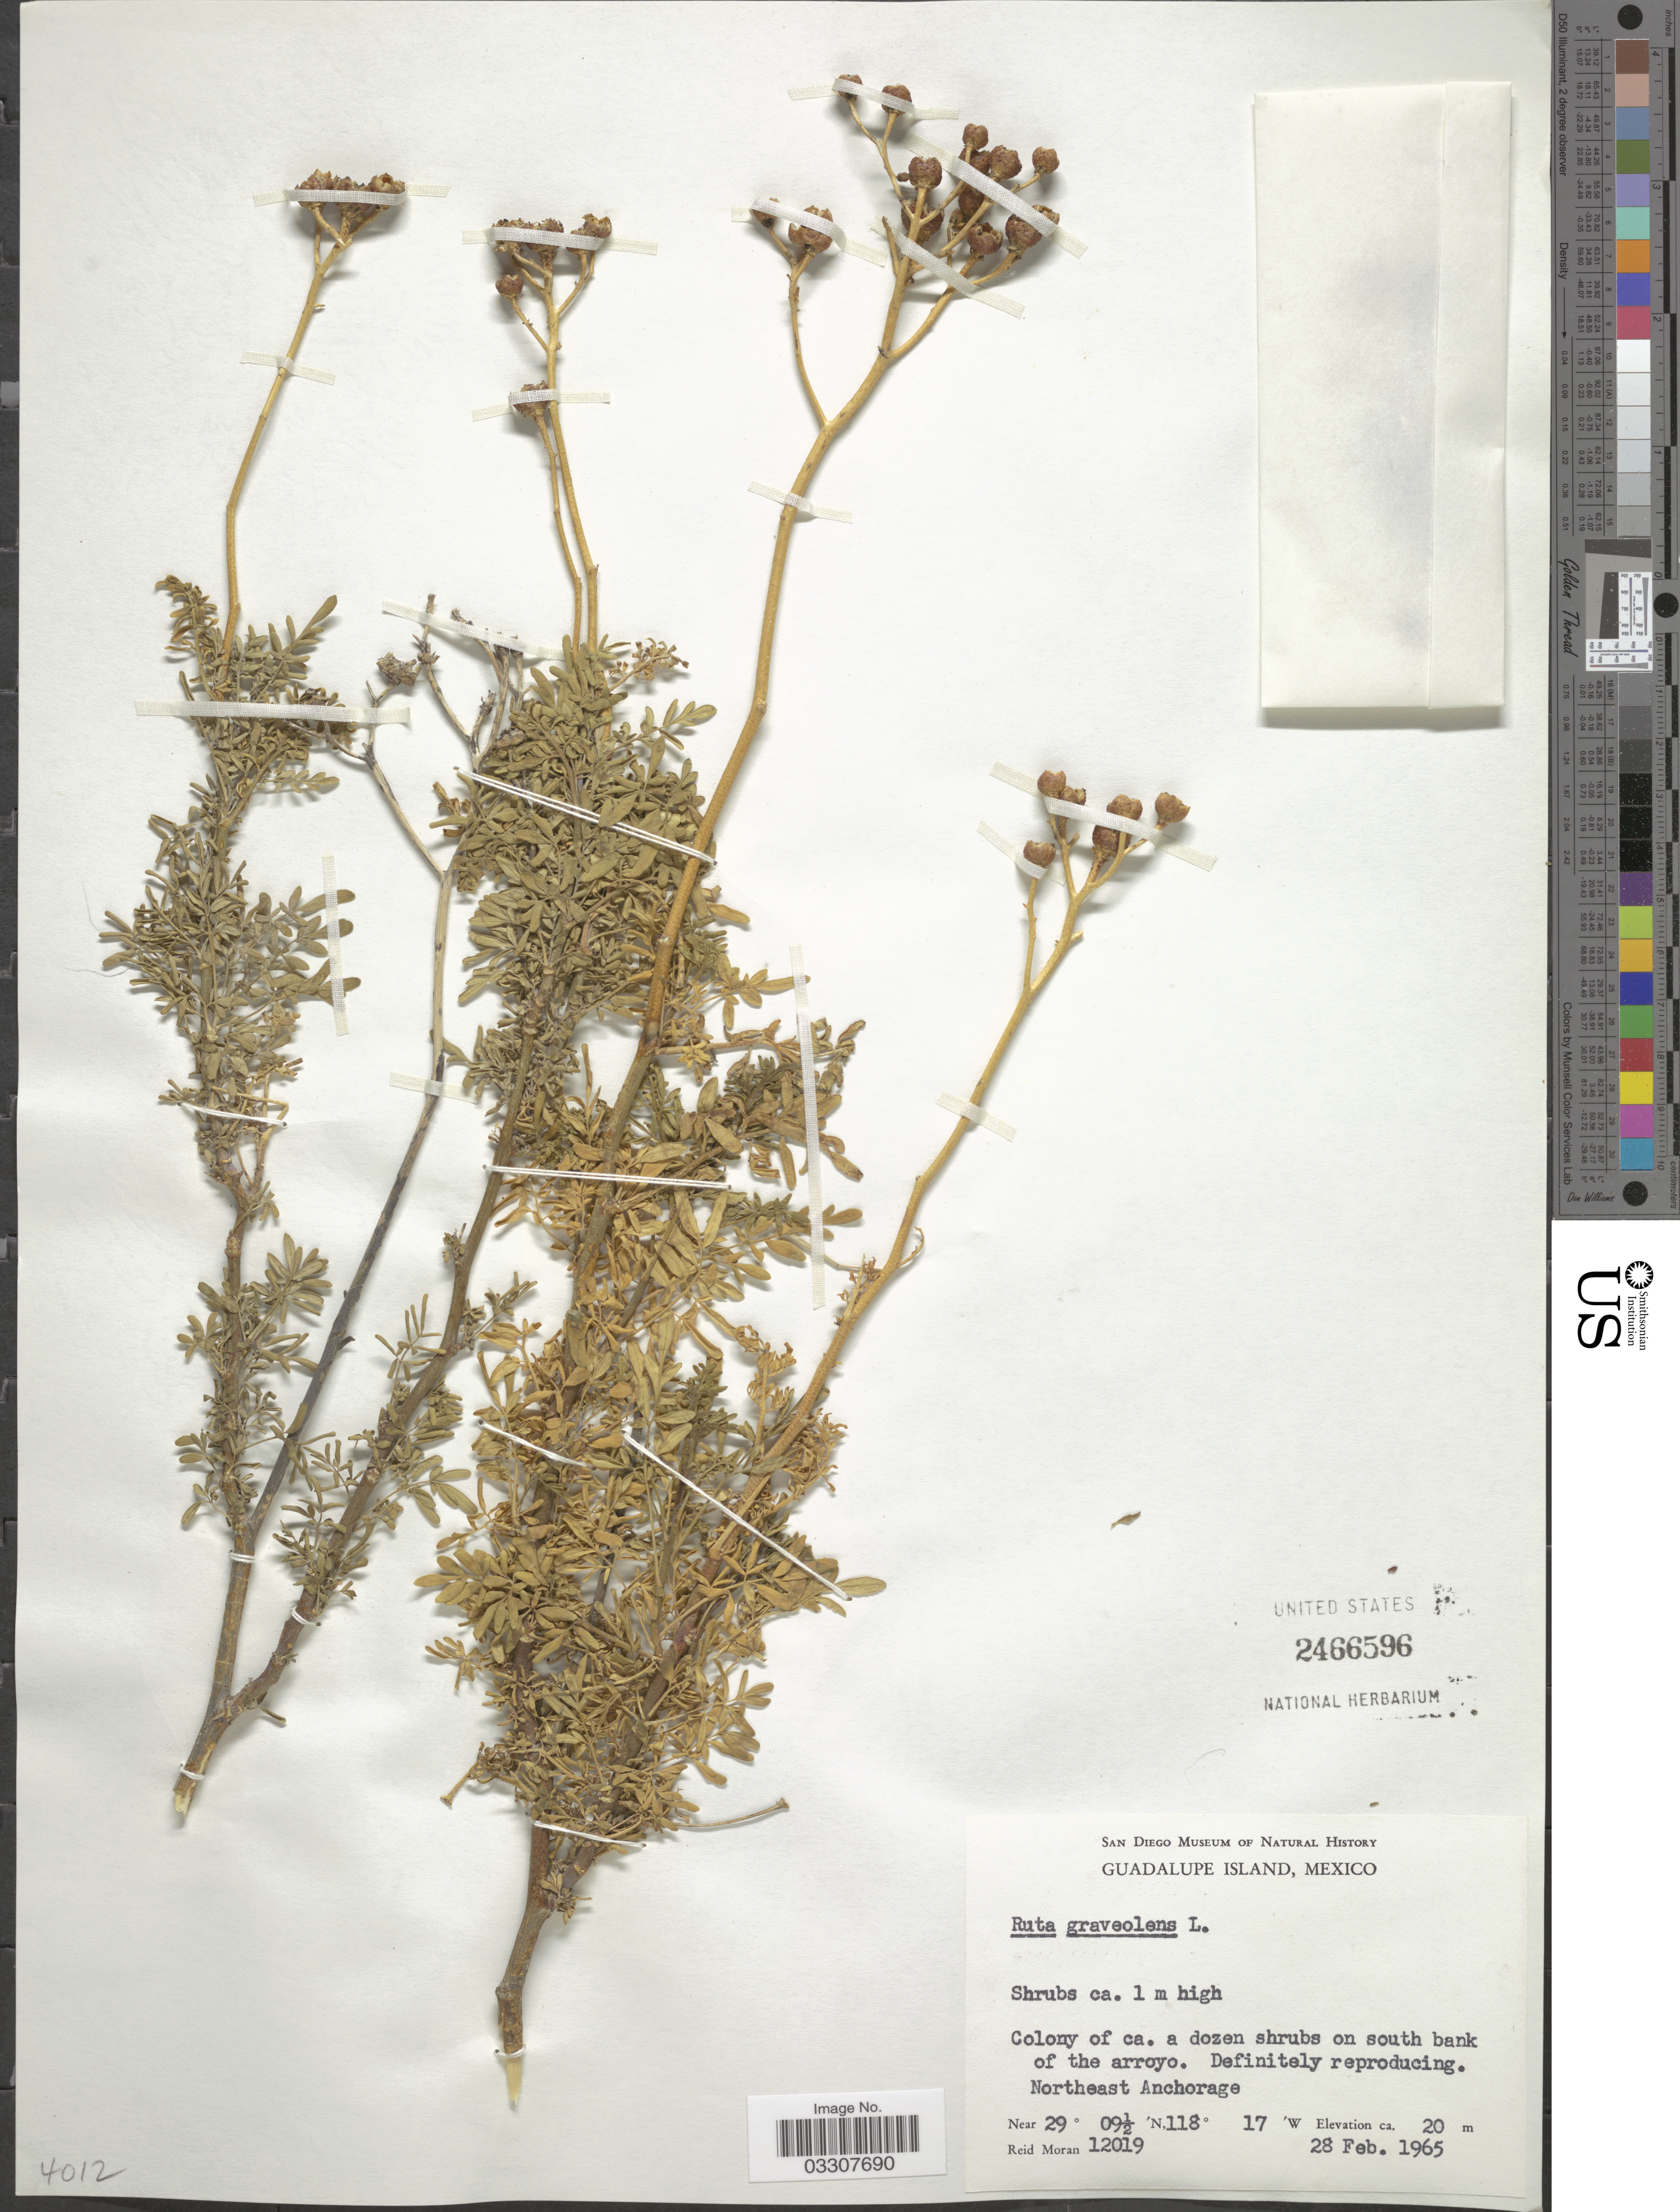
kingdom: Plantae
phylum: Tracheophyta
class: Magnoliopsida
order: Sapindales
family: Rutaceae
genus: Ruta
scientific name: Ruta chalepensis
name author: L.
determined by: Strong, Mark T., (BOT), Smithsonian Institution - National Museum of Natural History (UNITED STATES)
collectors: R. V. Moran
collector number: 12019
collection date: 1965-02-28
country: Mexico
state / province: Baja California Norte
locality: Guadalupe Island. Northeast Anchorage.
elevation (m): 20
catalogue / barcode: US 2466596